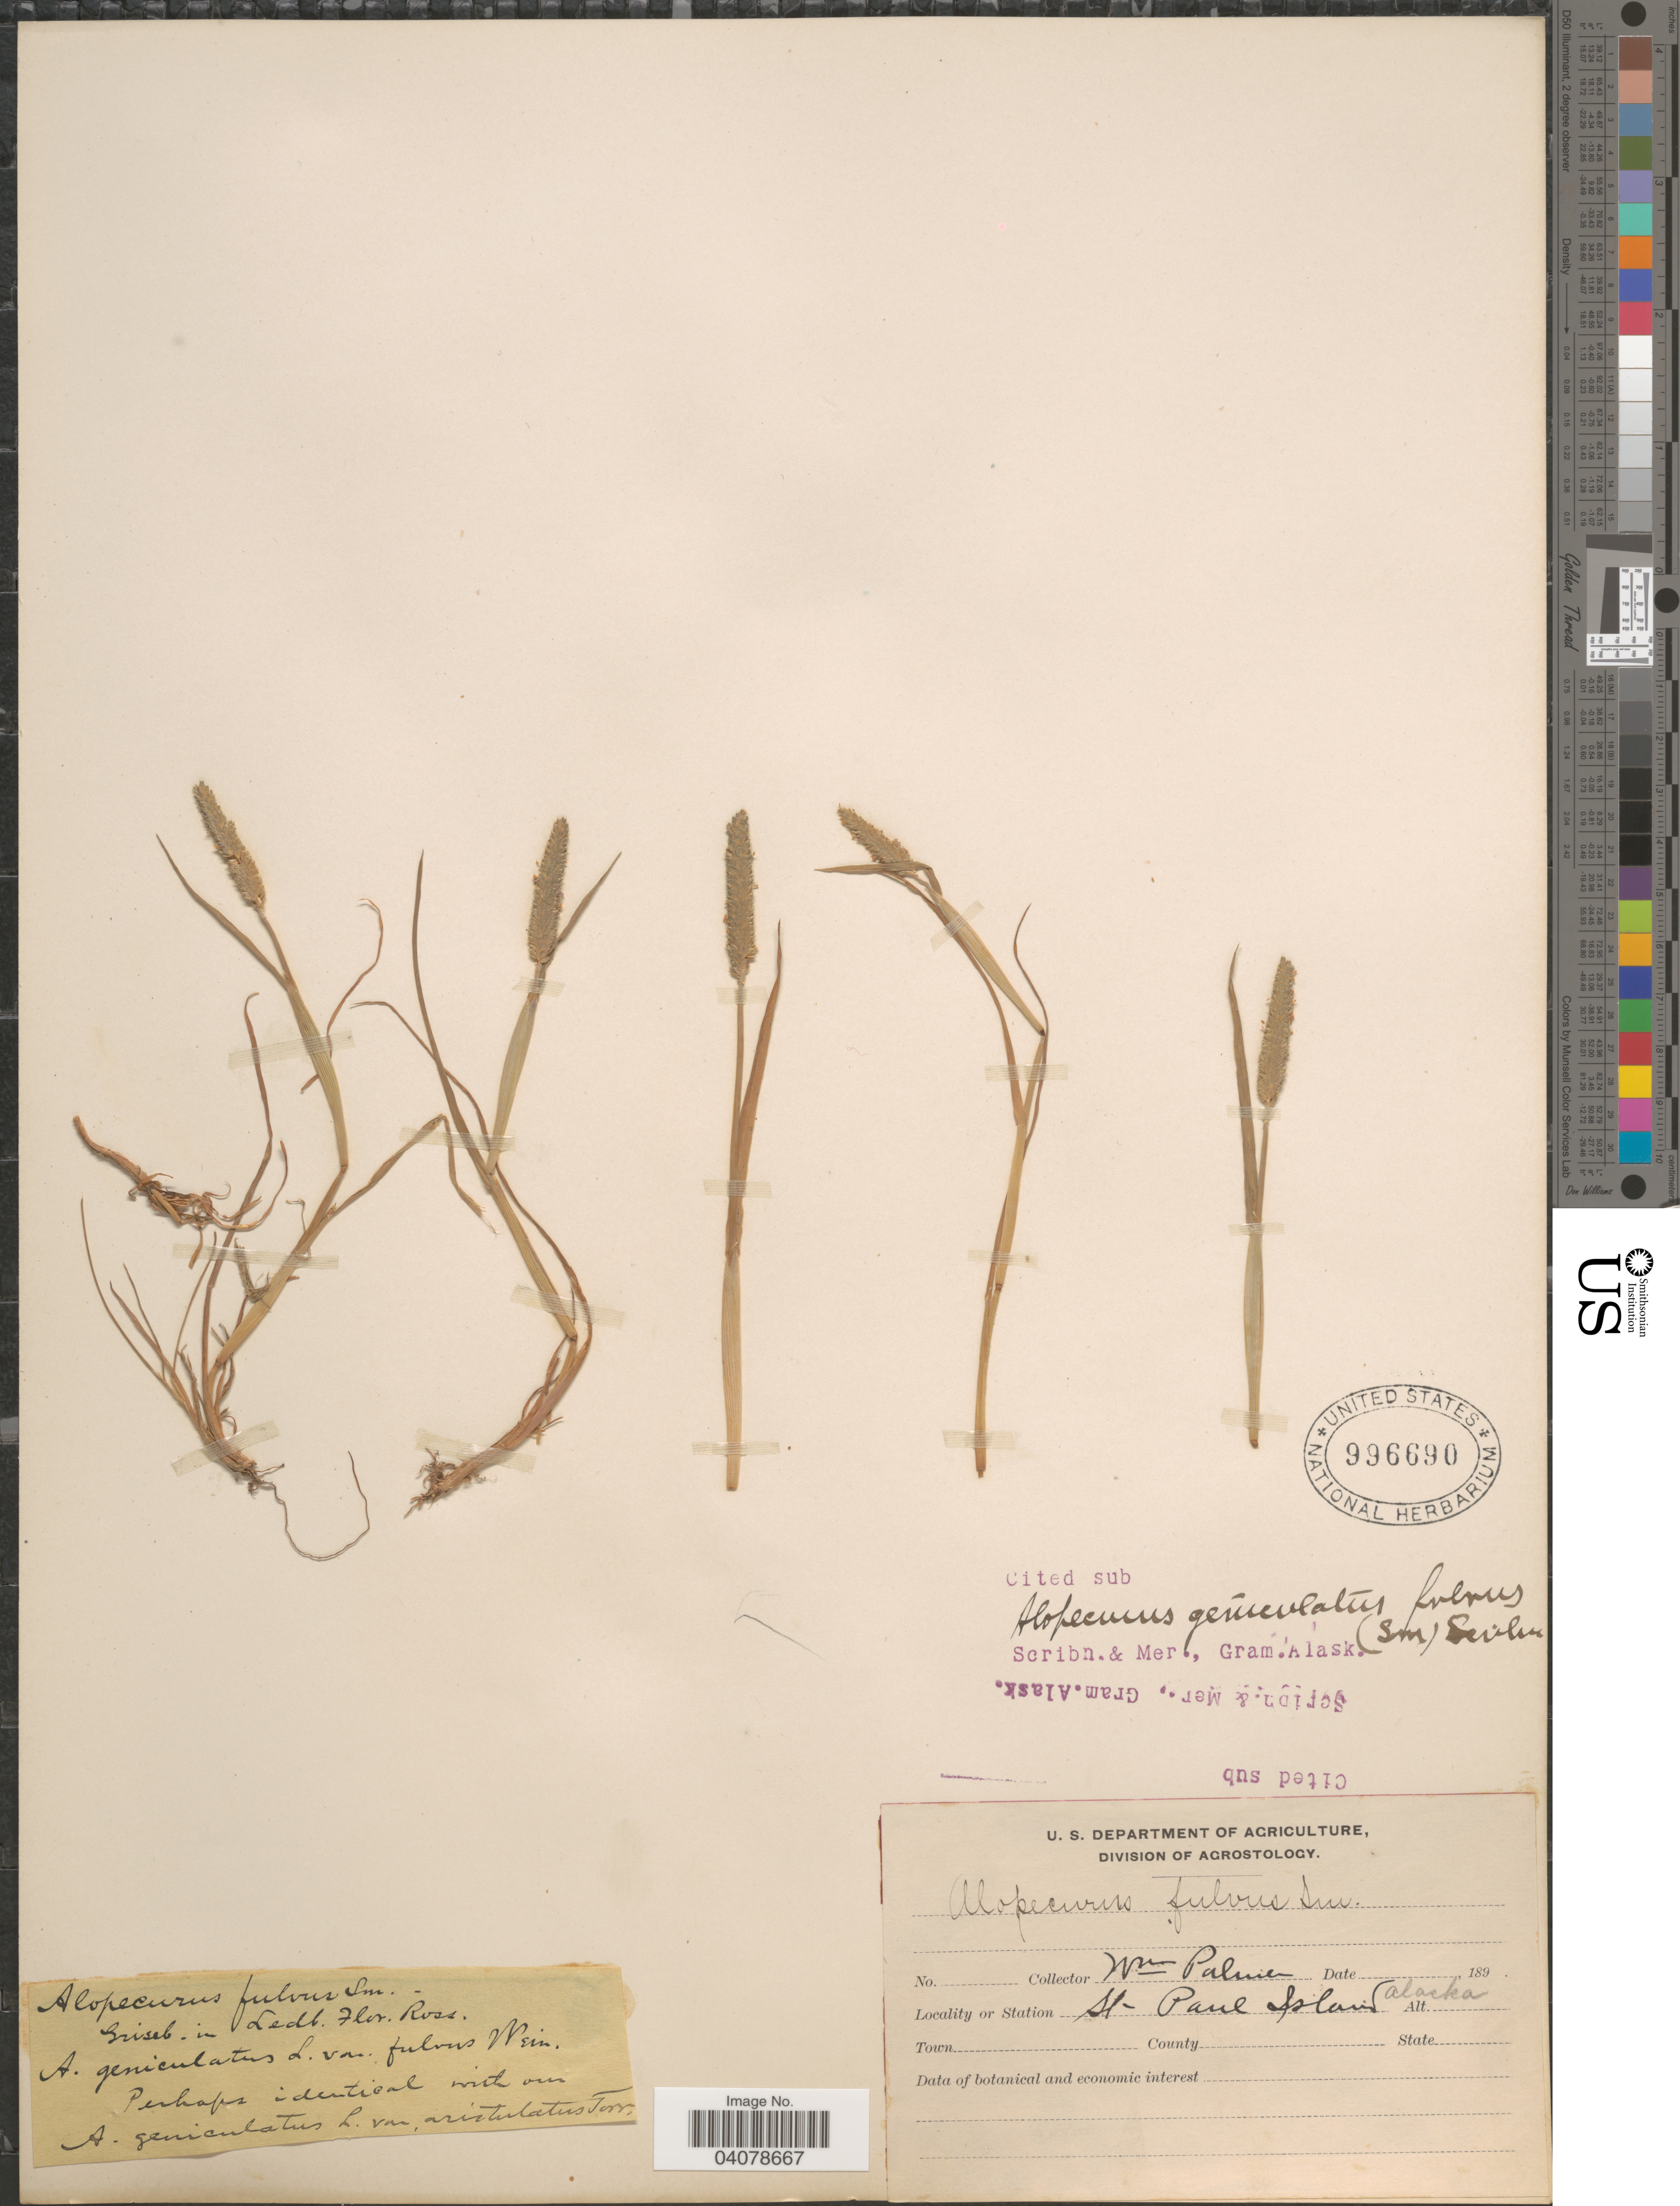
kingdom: Plantae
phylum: Tracheophyta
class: Liliopsida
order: Poales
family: Poaceae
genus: Alopecurus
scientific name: Alopecurus geniculatus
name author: L.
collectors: W. Palmer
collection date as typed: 189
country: United States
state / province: Alaska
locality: St. Paul Island.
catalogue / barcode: US 996690